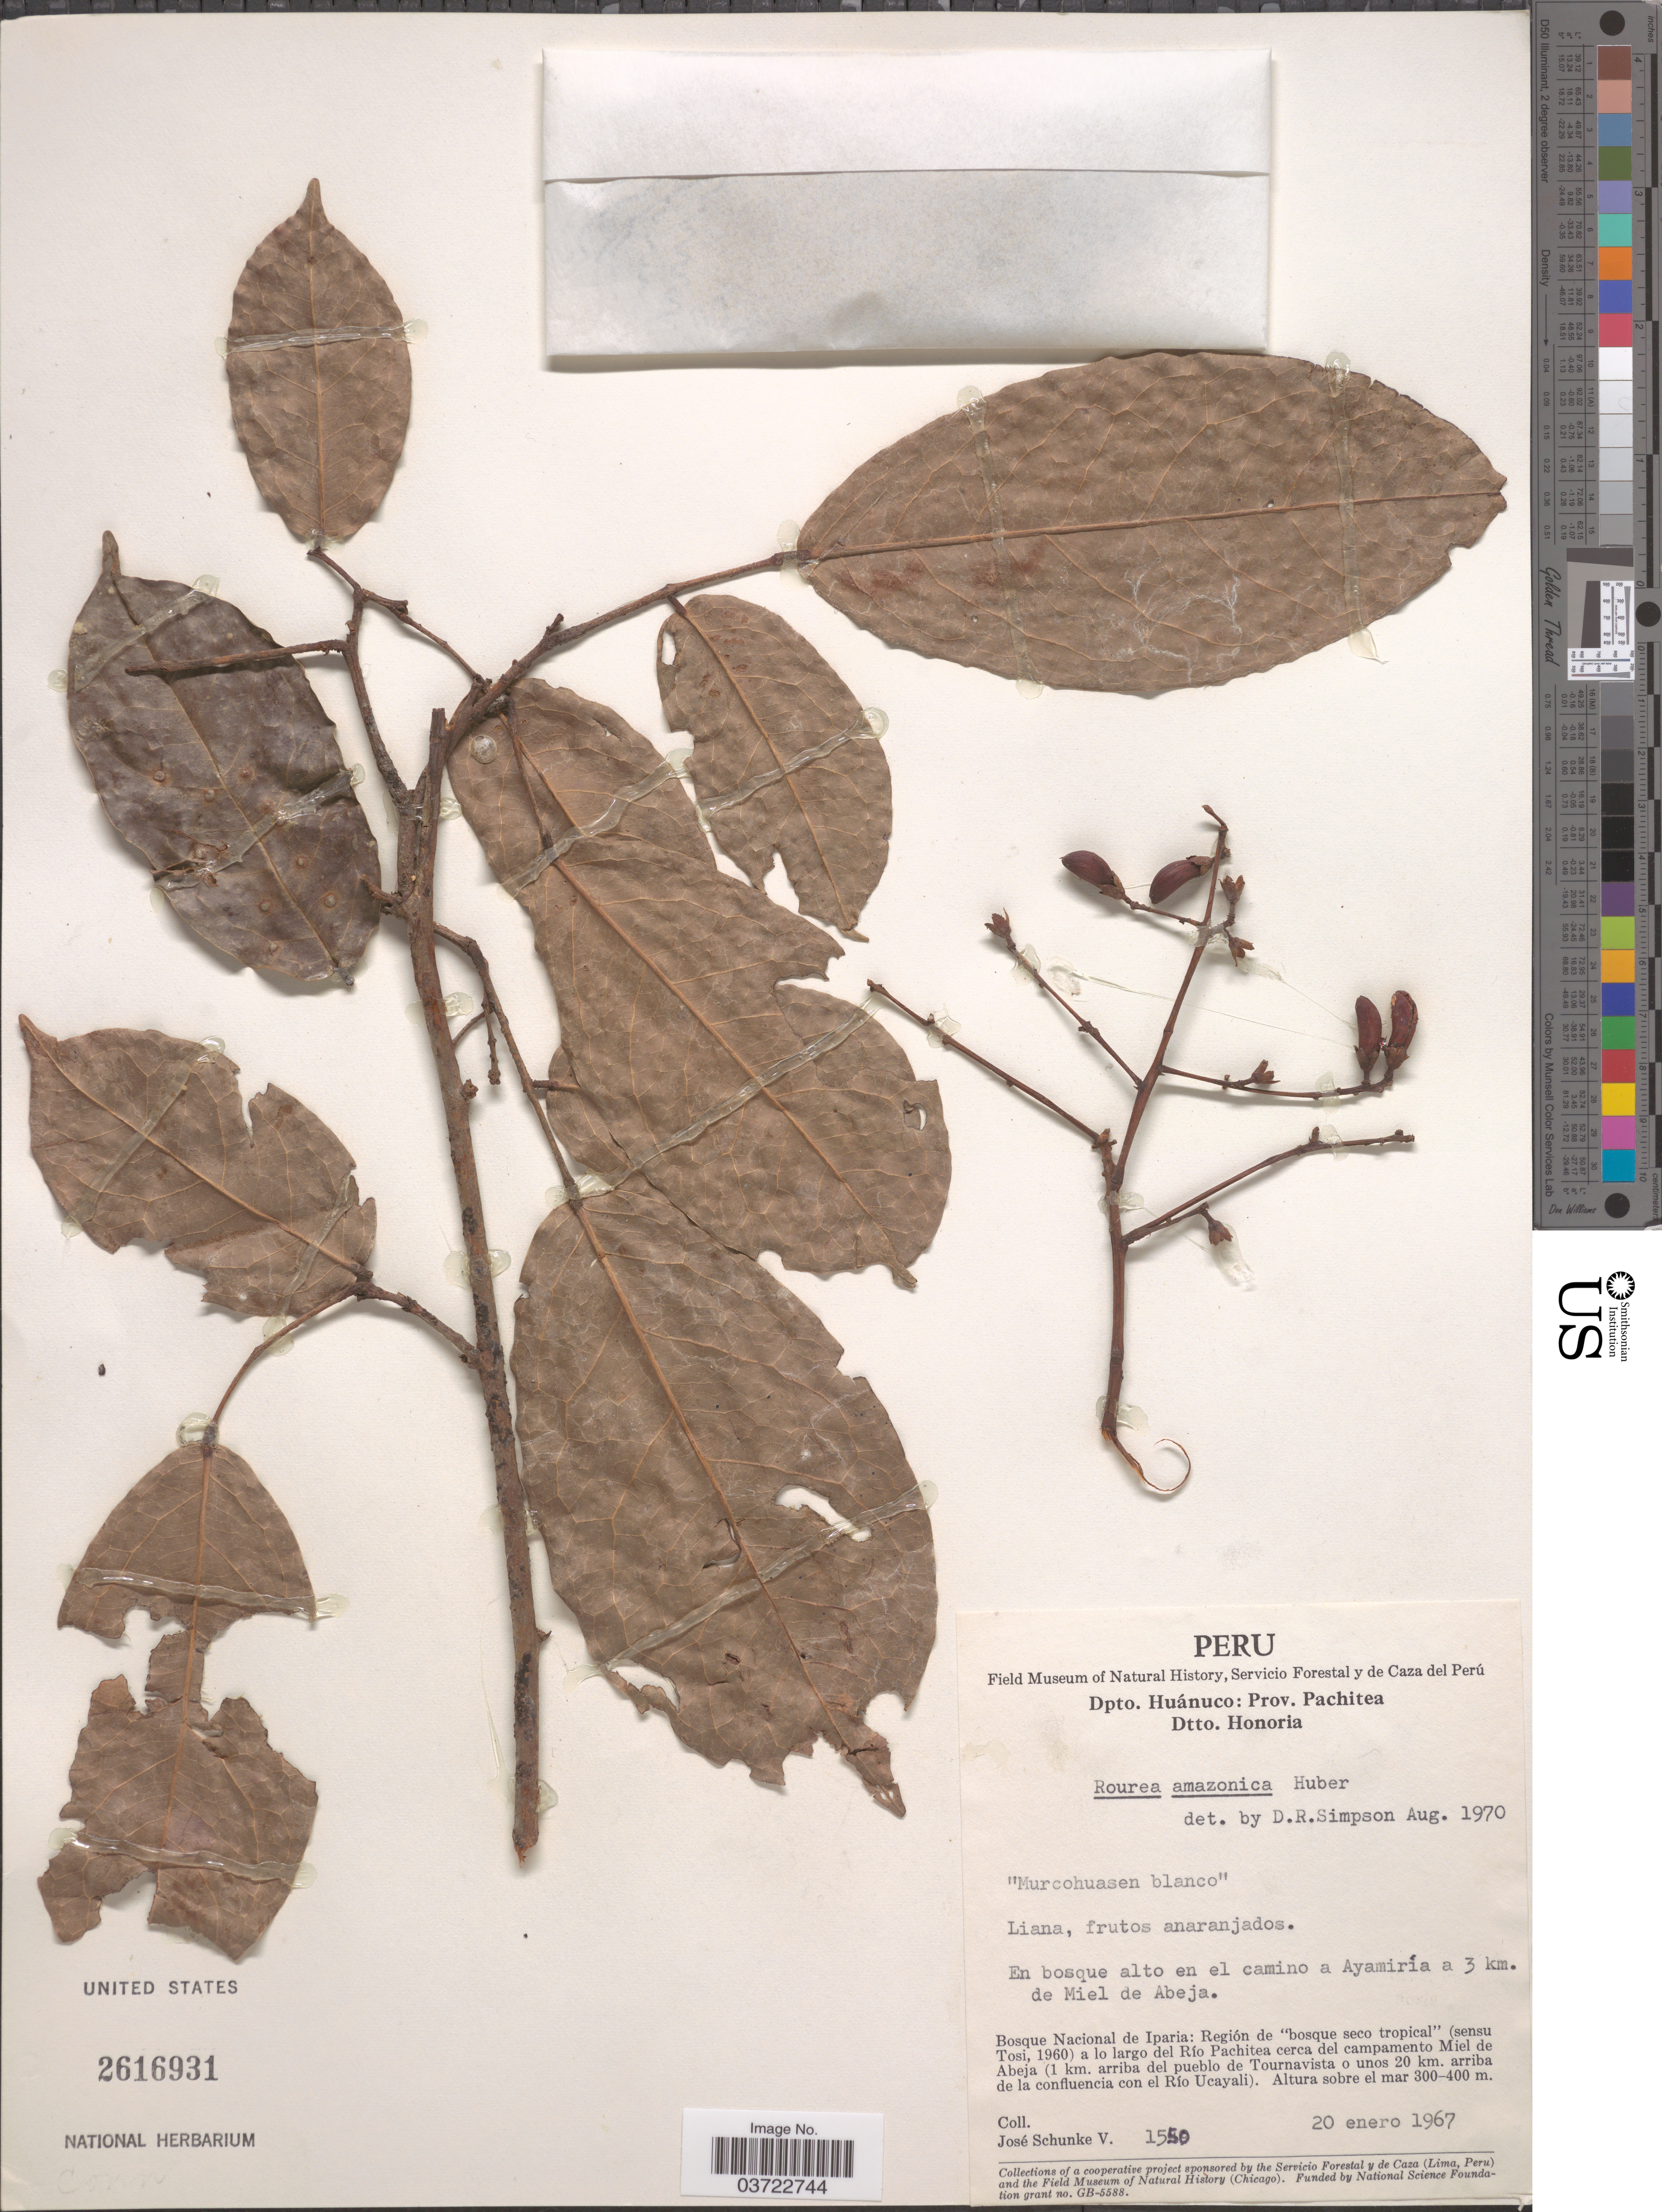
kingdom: Plantae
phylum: Tracheophyta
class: Magnoliopsida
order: Oxalidales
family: Connaraceae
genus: Rourea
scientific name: Rourea amazonica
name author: (Baker) Radlk.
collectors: J. Schunke Vigo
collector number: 1550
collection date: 1967-01-20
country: Peru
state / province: Huánuco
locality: Dpto. Huánuco: Prov. Pachitea, Dtto. Honoria. En bosque alto en el camino a Ayamiría a 3 km. de Miel de Abeja. Bosque Nacional de Iparia: Región de "bosque seco tropical" (sensu Tosi, 1960) a lo largo del Río Pachitea cerca del campamento Miel de Abeja (1 km. arriba del pueblo de Tournavista o unos 20 km. arriba de la confluencia con el Río Ucayali).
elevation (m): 300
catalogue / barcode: US 2616931